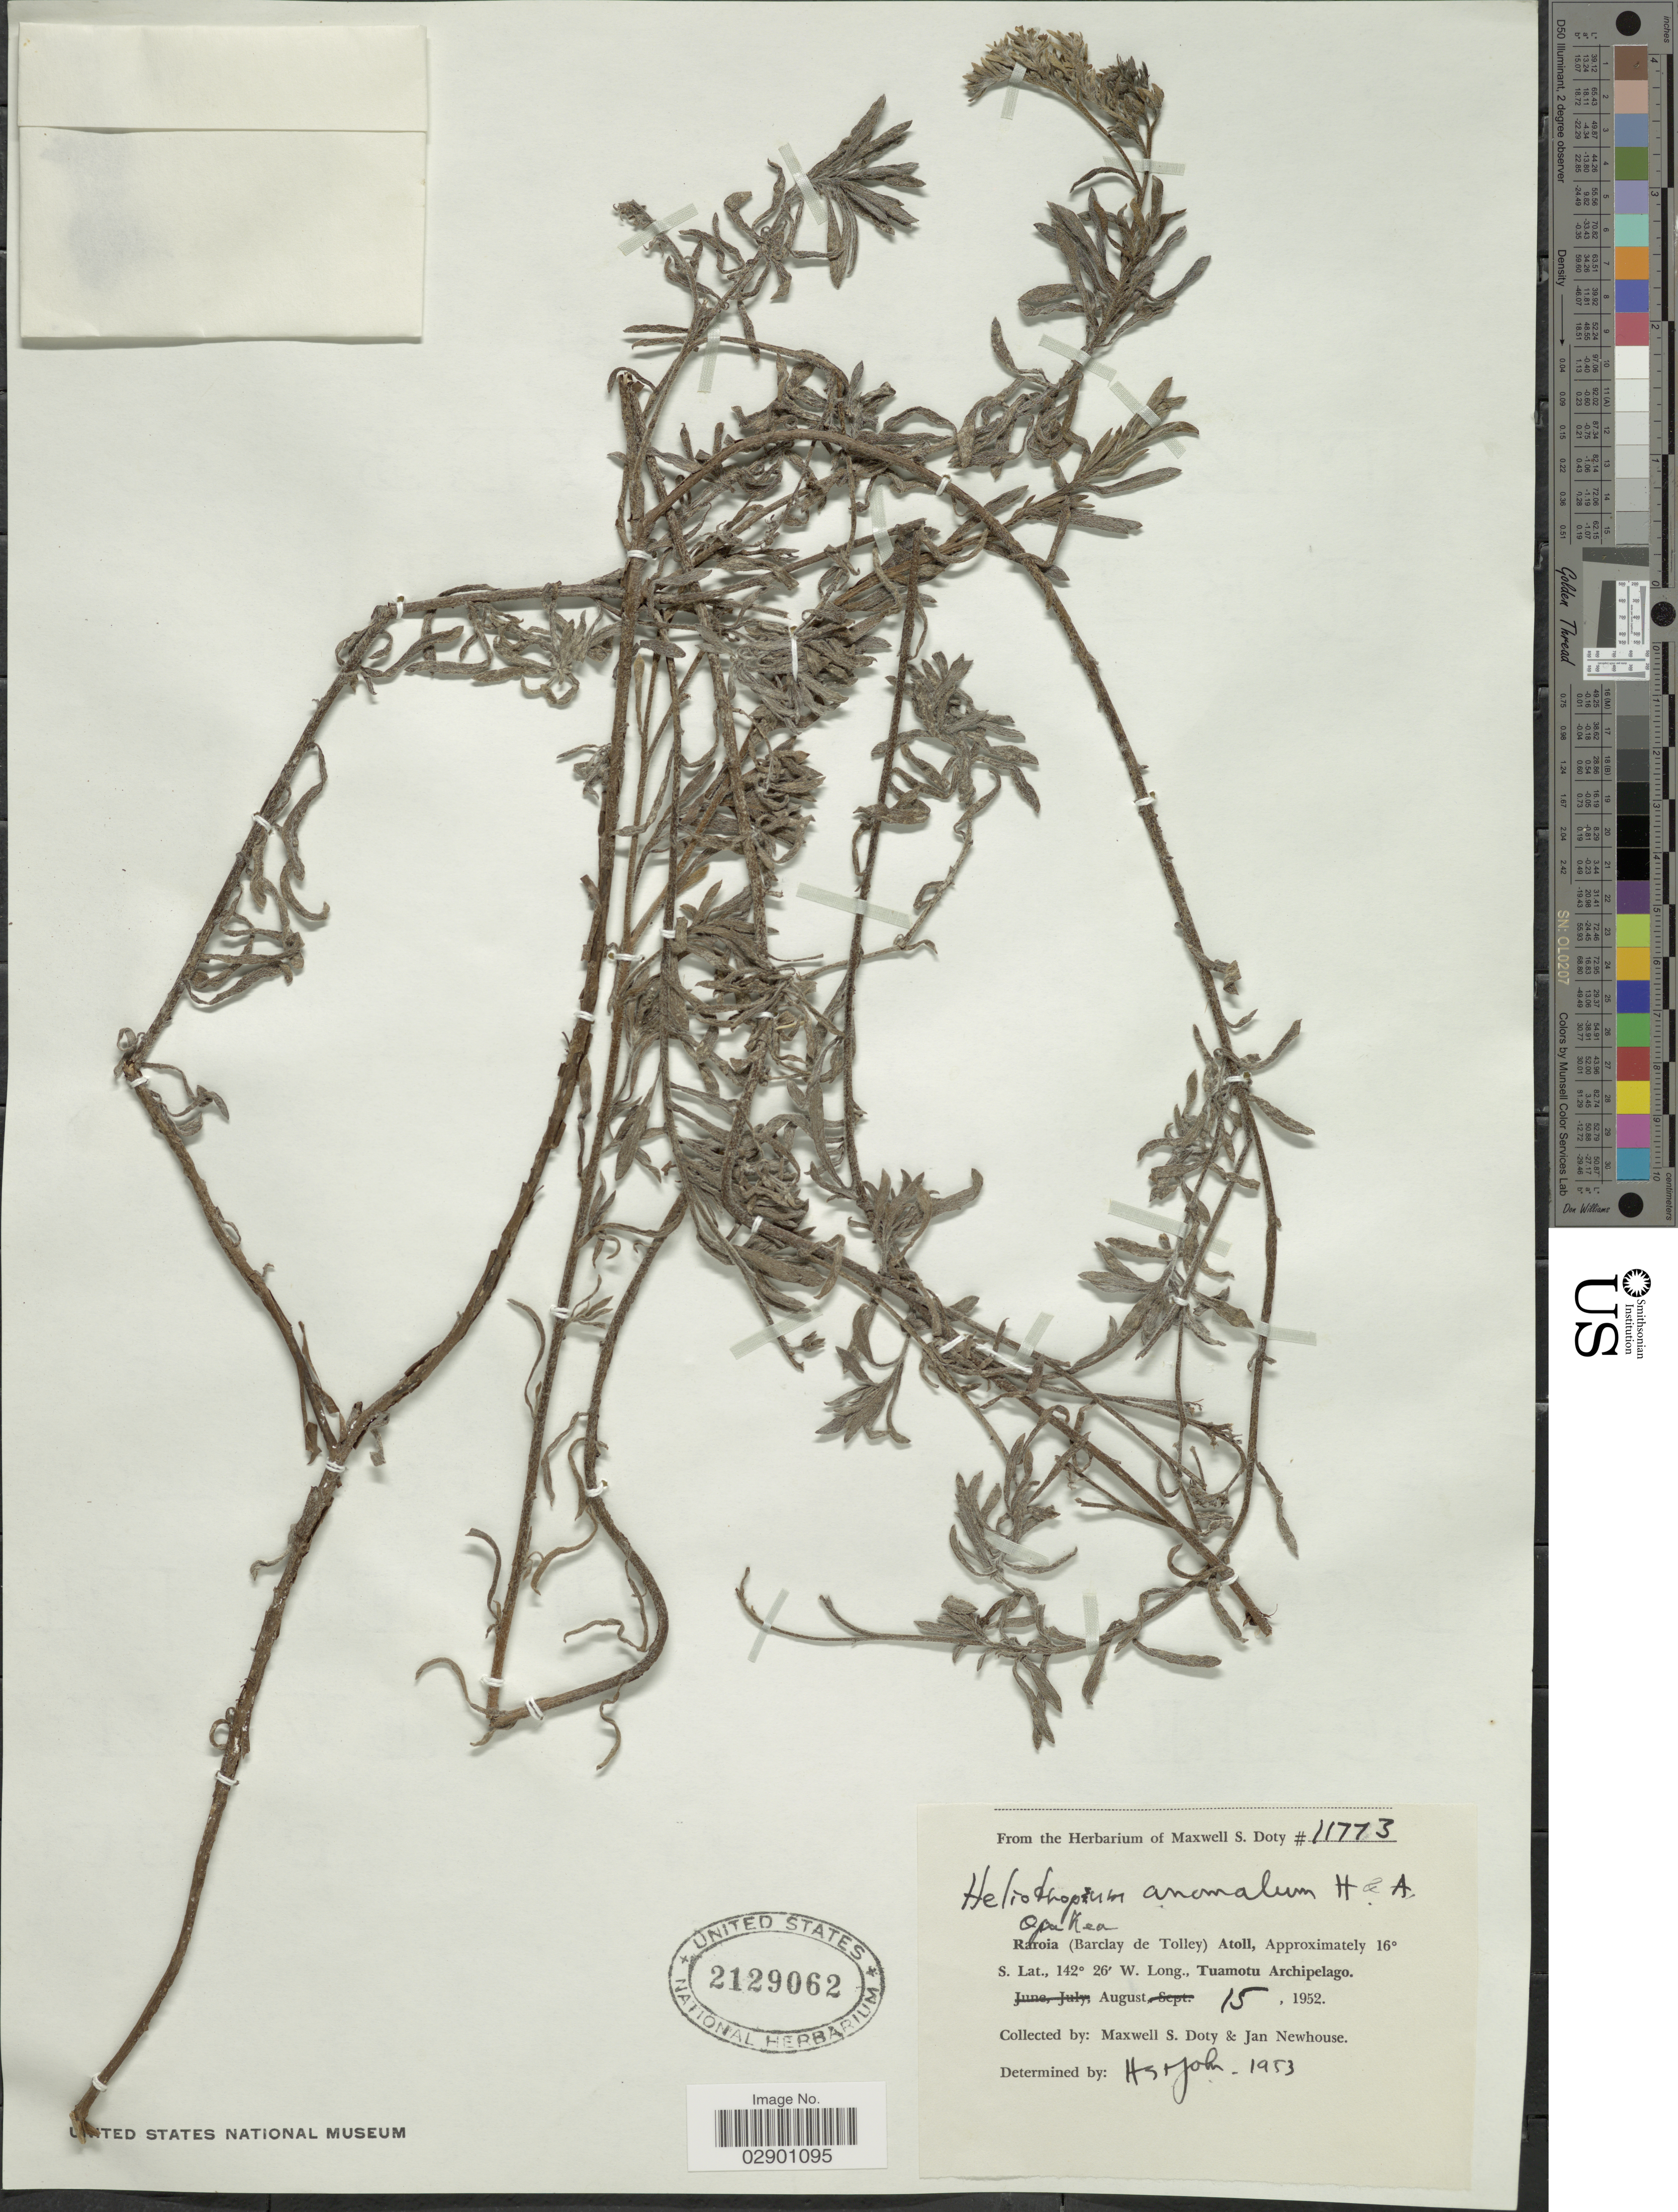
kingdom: Plantae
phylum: Tracheophyta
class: Magnoliopsida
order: Boraginales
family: Heliotropiaceae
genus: Heliotropium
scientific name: Heliotropium anomalum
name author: Hook. & Arn.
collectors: M. S. Doty & J. Newhouse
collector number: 11773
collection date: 1952-08-15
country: French Polynesia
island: Raroia [Barclay de Tolley] Atoll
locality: Raroia (Barclay de Tolley) Atoll, Tuamotu Archipelago.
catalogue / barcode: US 2129062